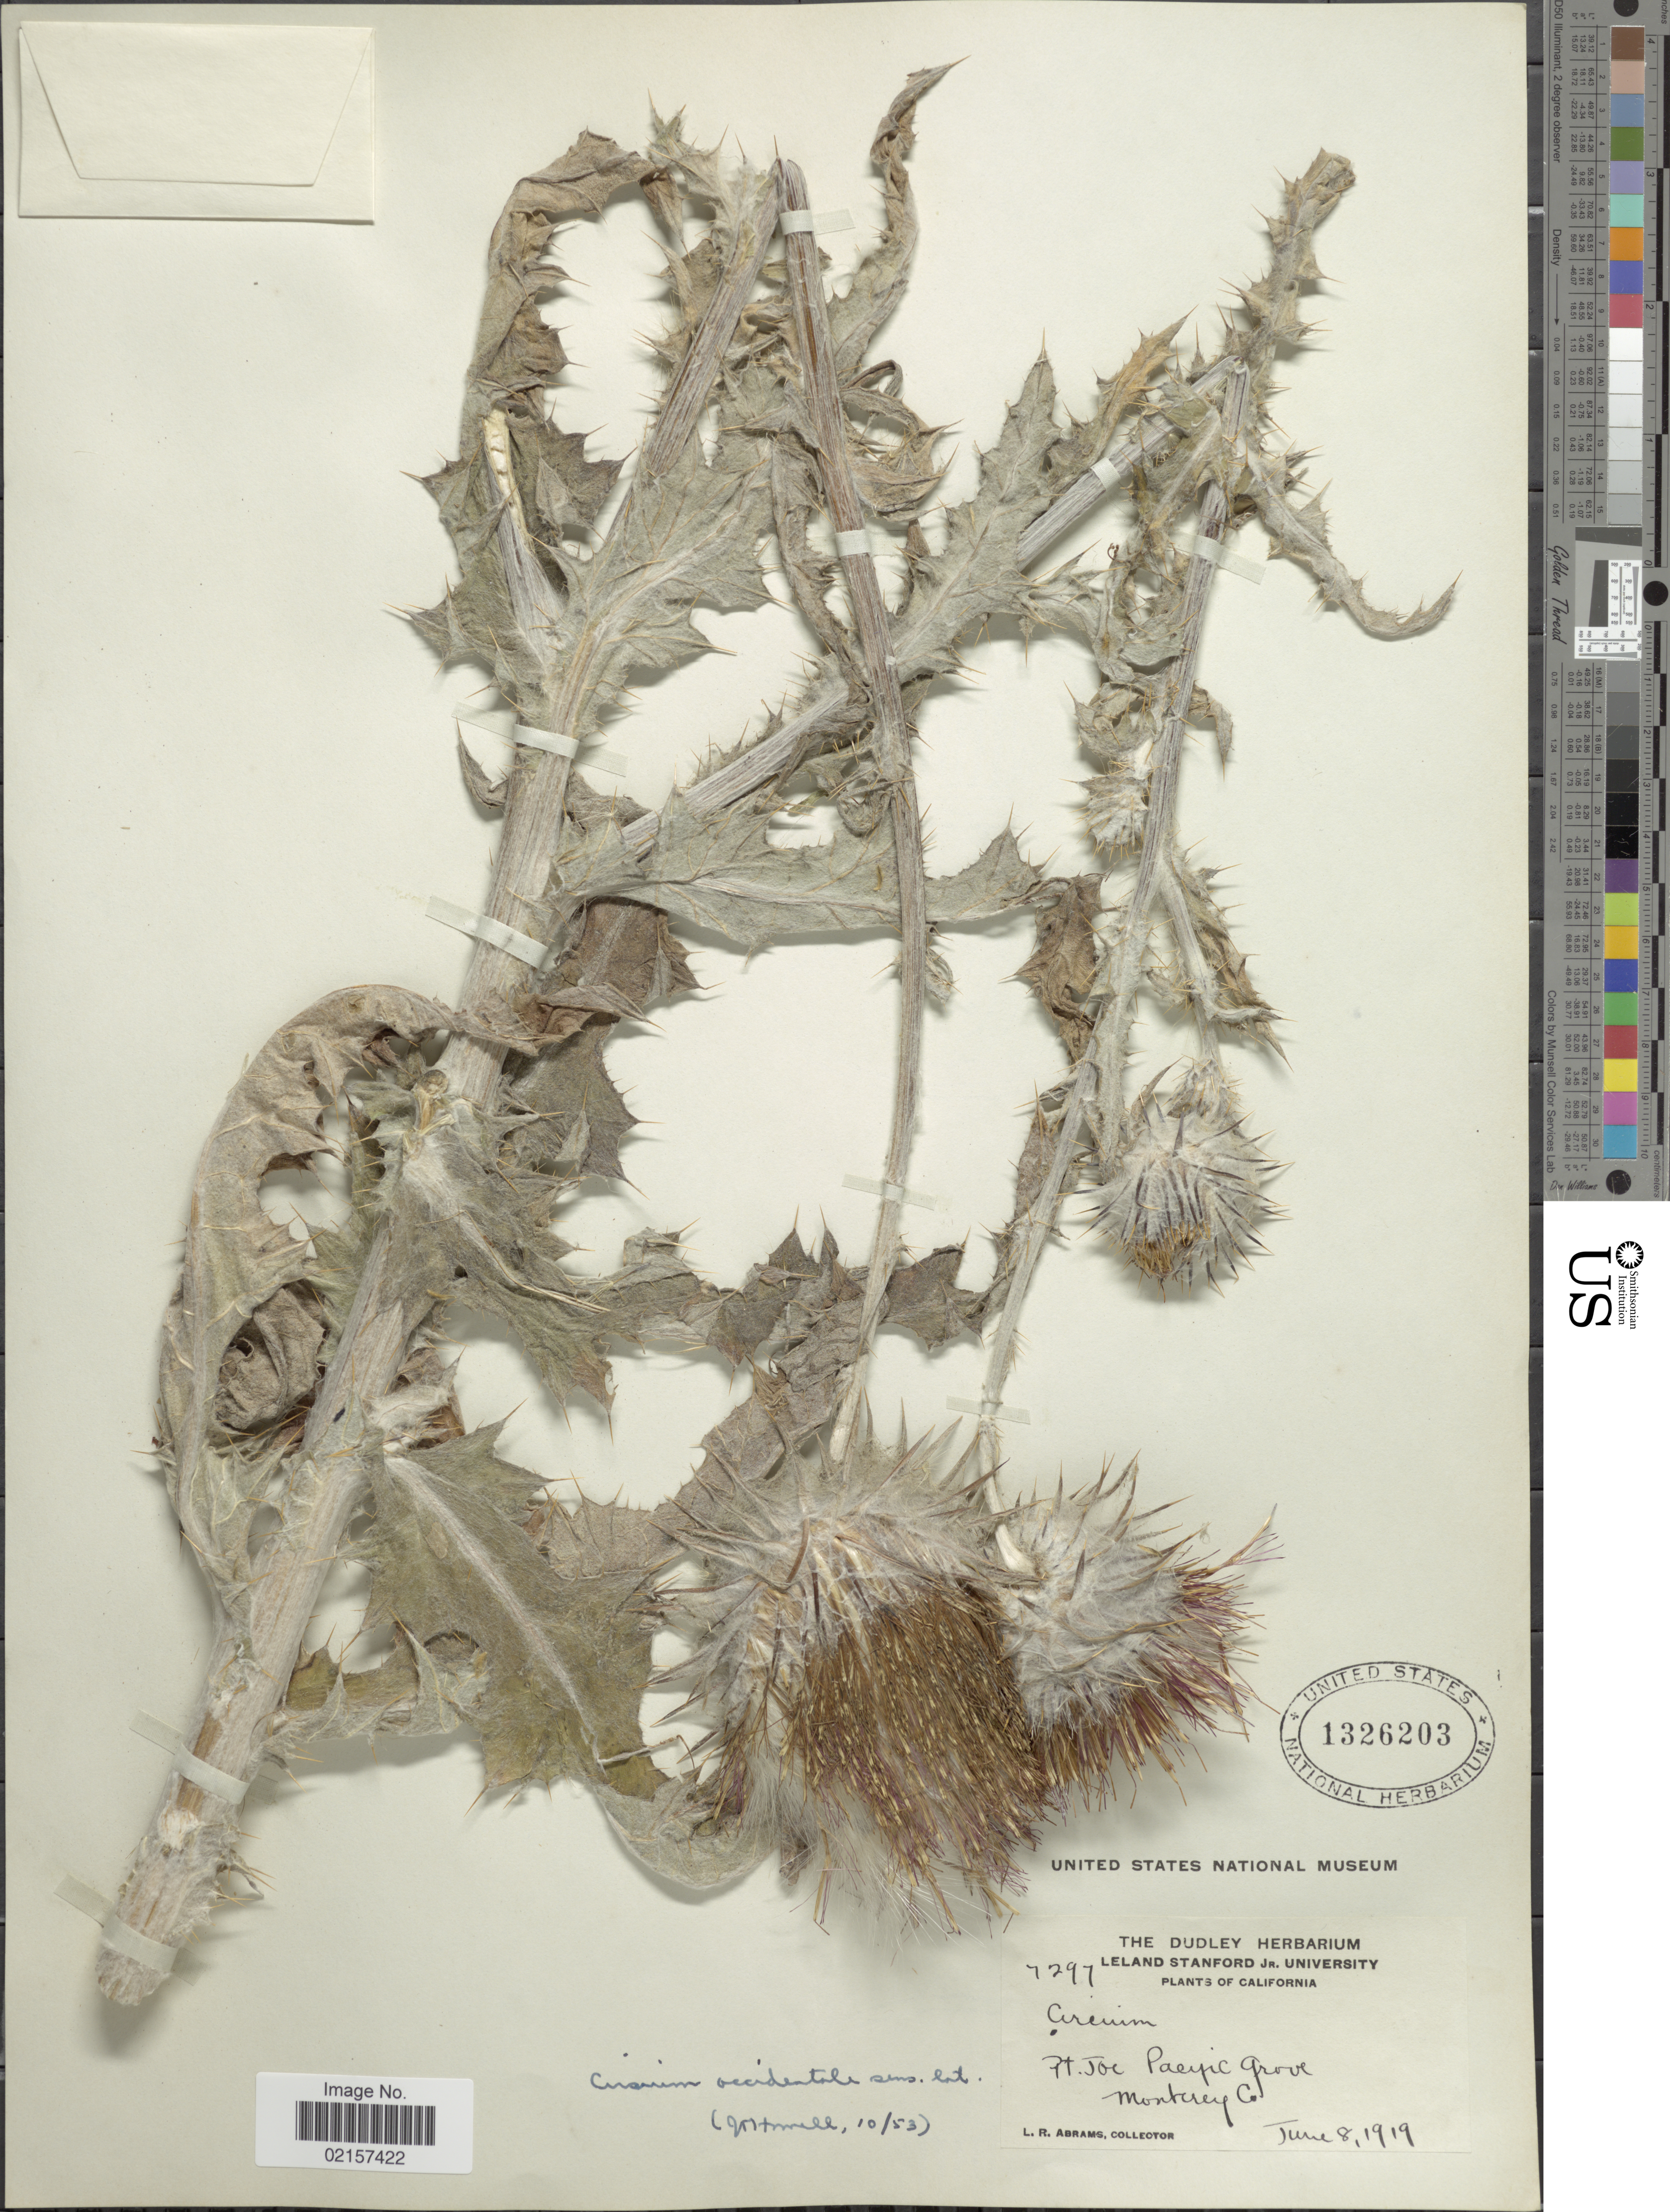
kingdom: Plantae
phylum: Tracheophyta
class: Magnoliopsida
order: Asterales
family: Asteraceae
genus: Cirsium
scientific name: Cirsium occidentale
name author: (Nutt.) Jeps.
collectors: L. Abrams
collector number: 7297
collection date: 1919-08-08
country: United States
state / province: California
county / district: Monterey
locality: Pt. Joe, Pacific grove, Monterey Co.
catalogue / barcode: US 1326203